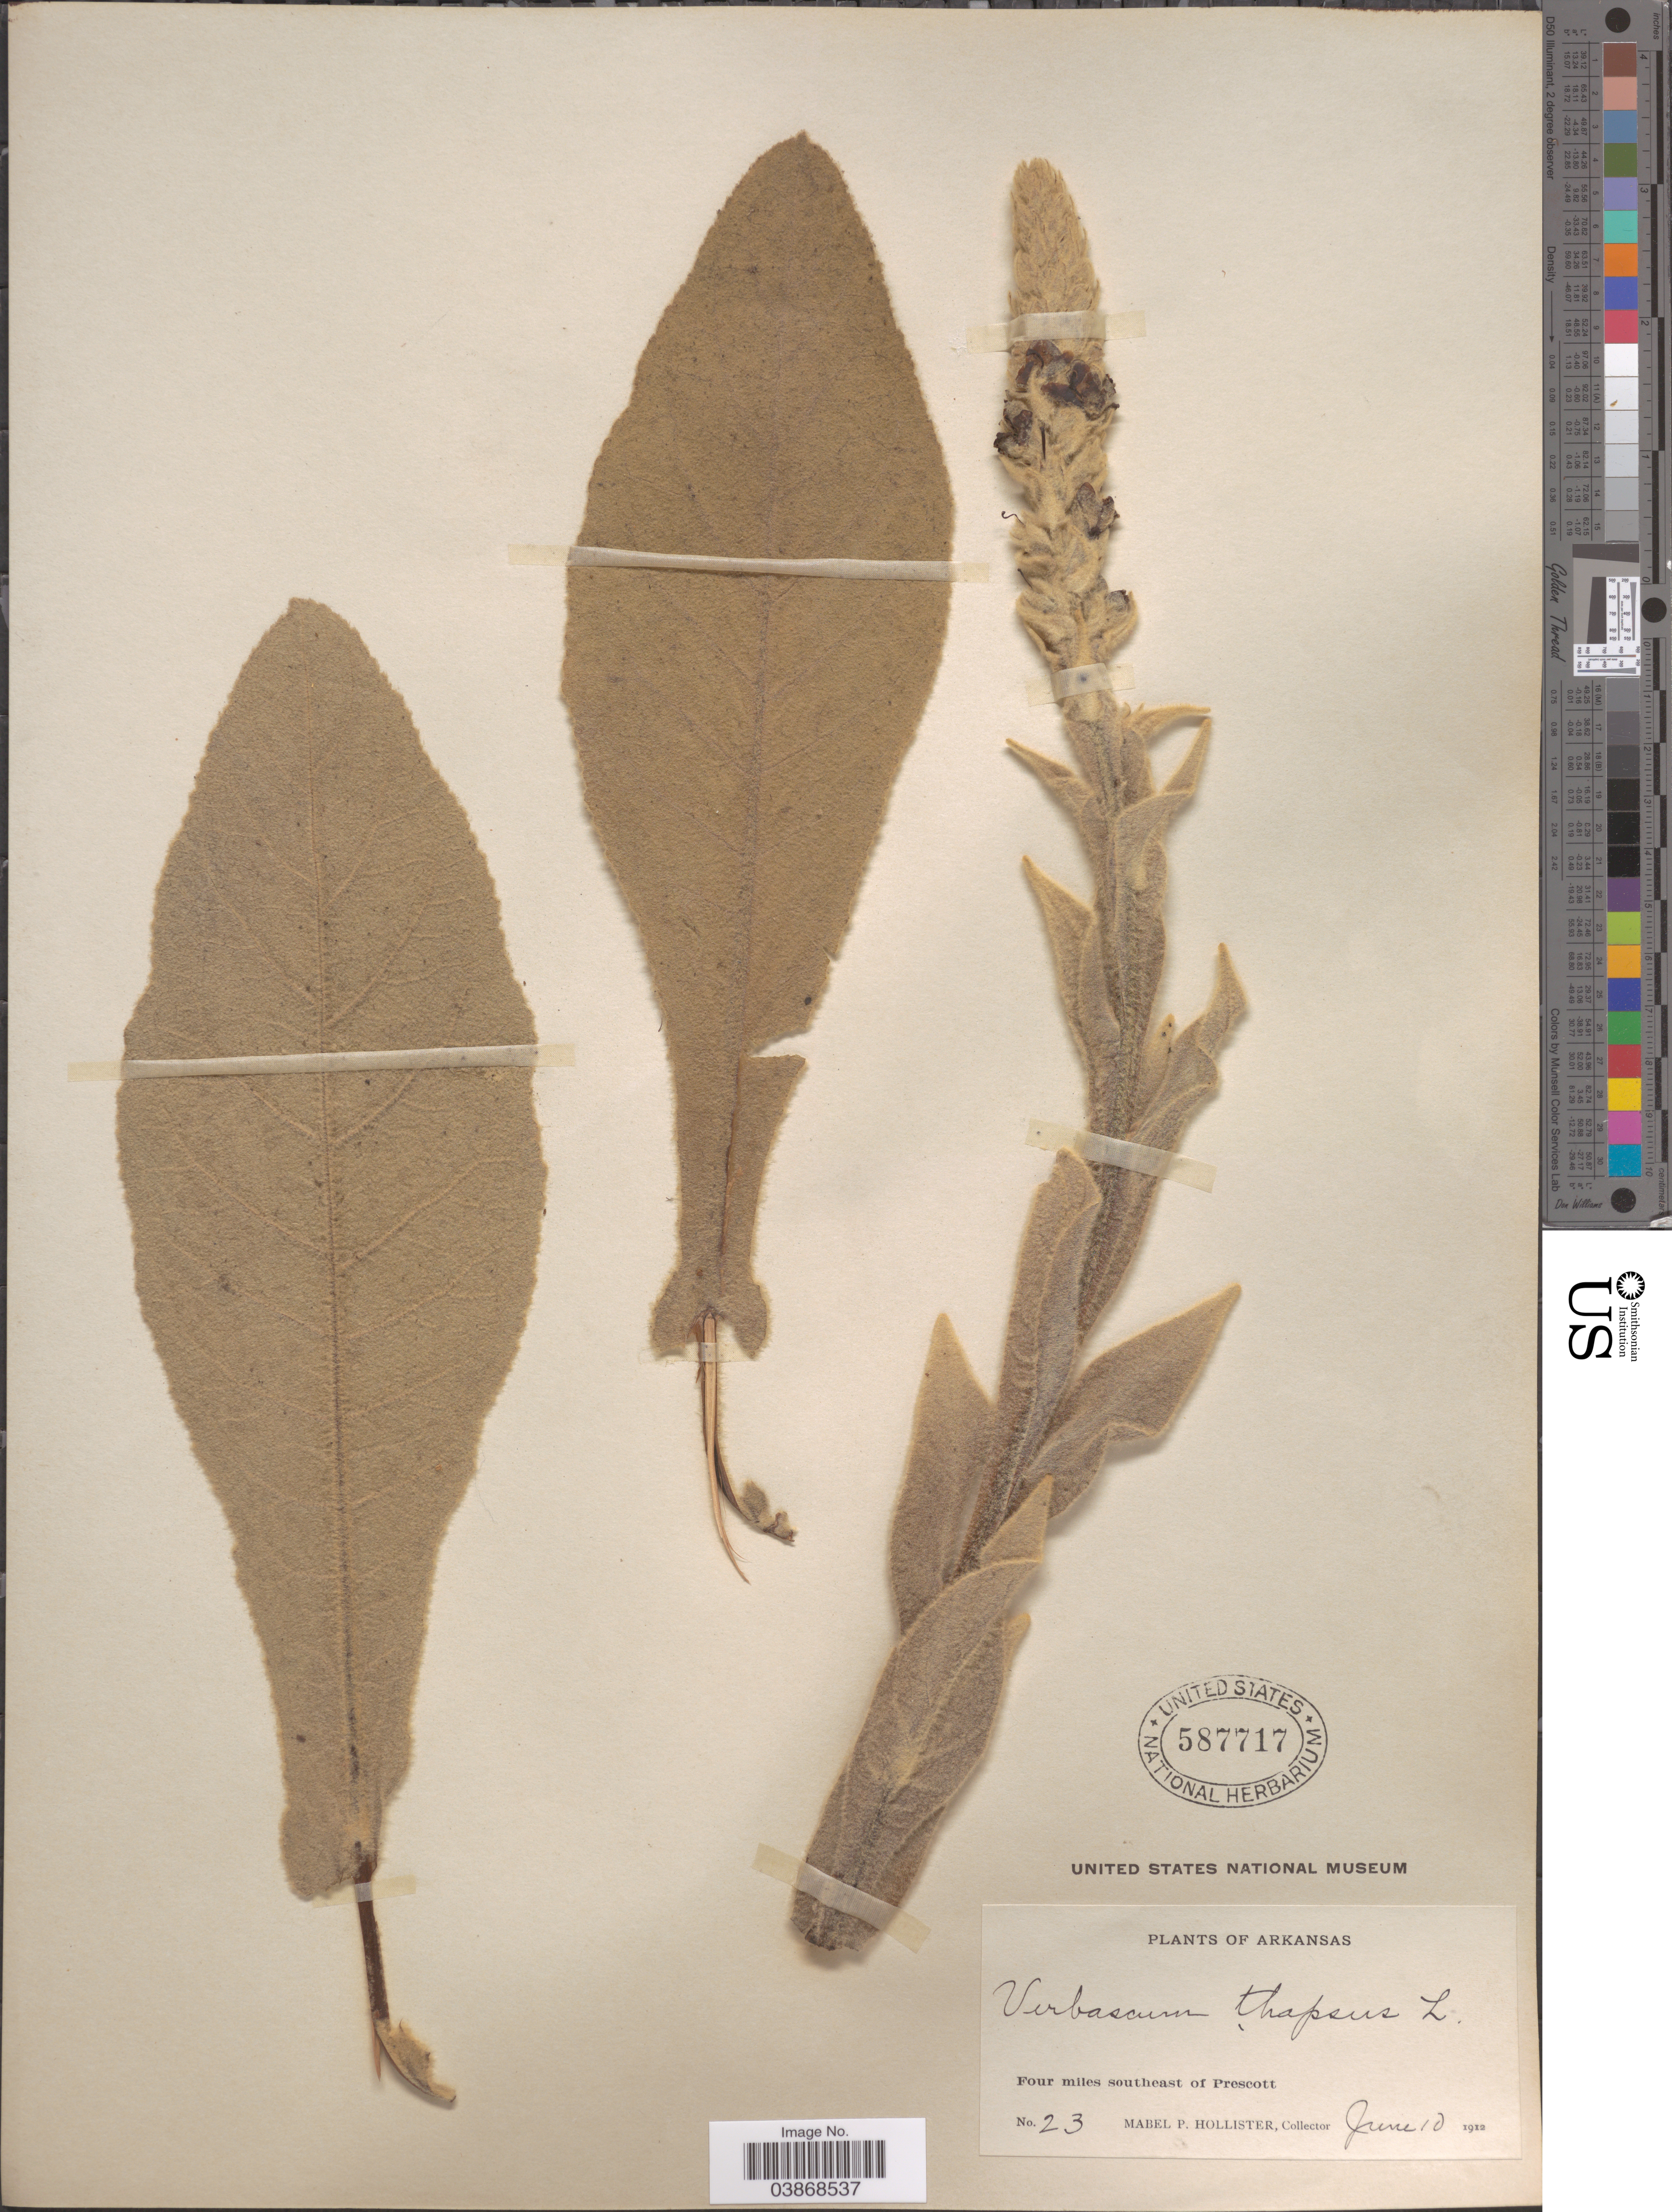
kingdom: Plantae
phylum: Tracheophyta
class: Magnoliopsida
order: Lamiales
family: Scrophulariaceae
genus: Verbascum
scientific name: Verbascum thapsus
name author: L.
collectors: M. Hollister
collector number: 23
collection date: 1912-06-10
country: United States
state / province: Arkansas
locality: Four miles southeast of Prescott.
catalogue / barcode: US 587717